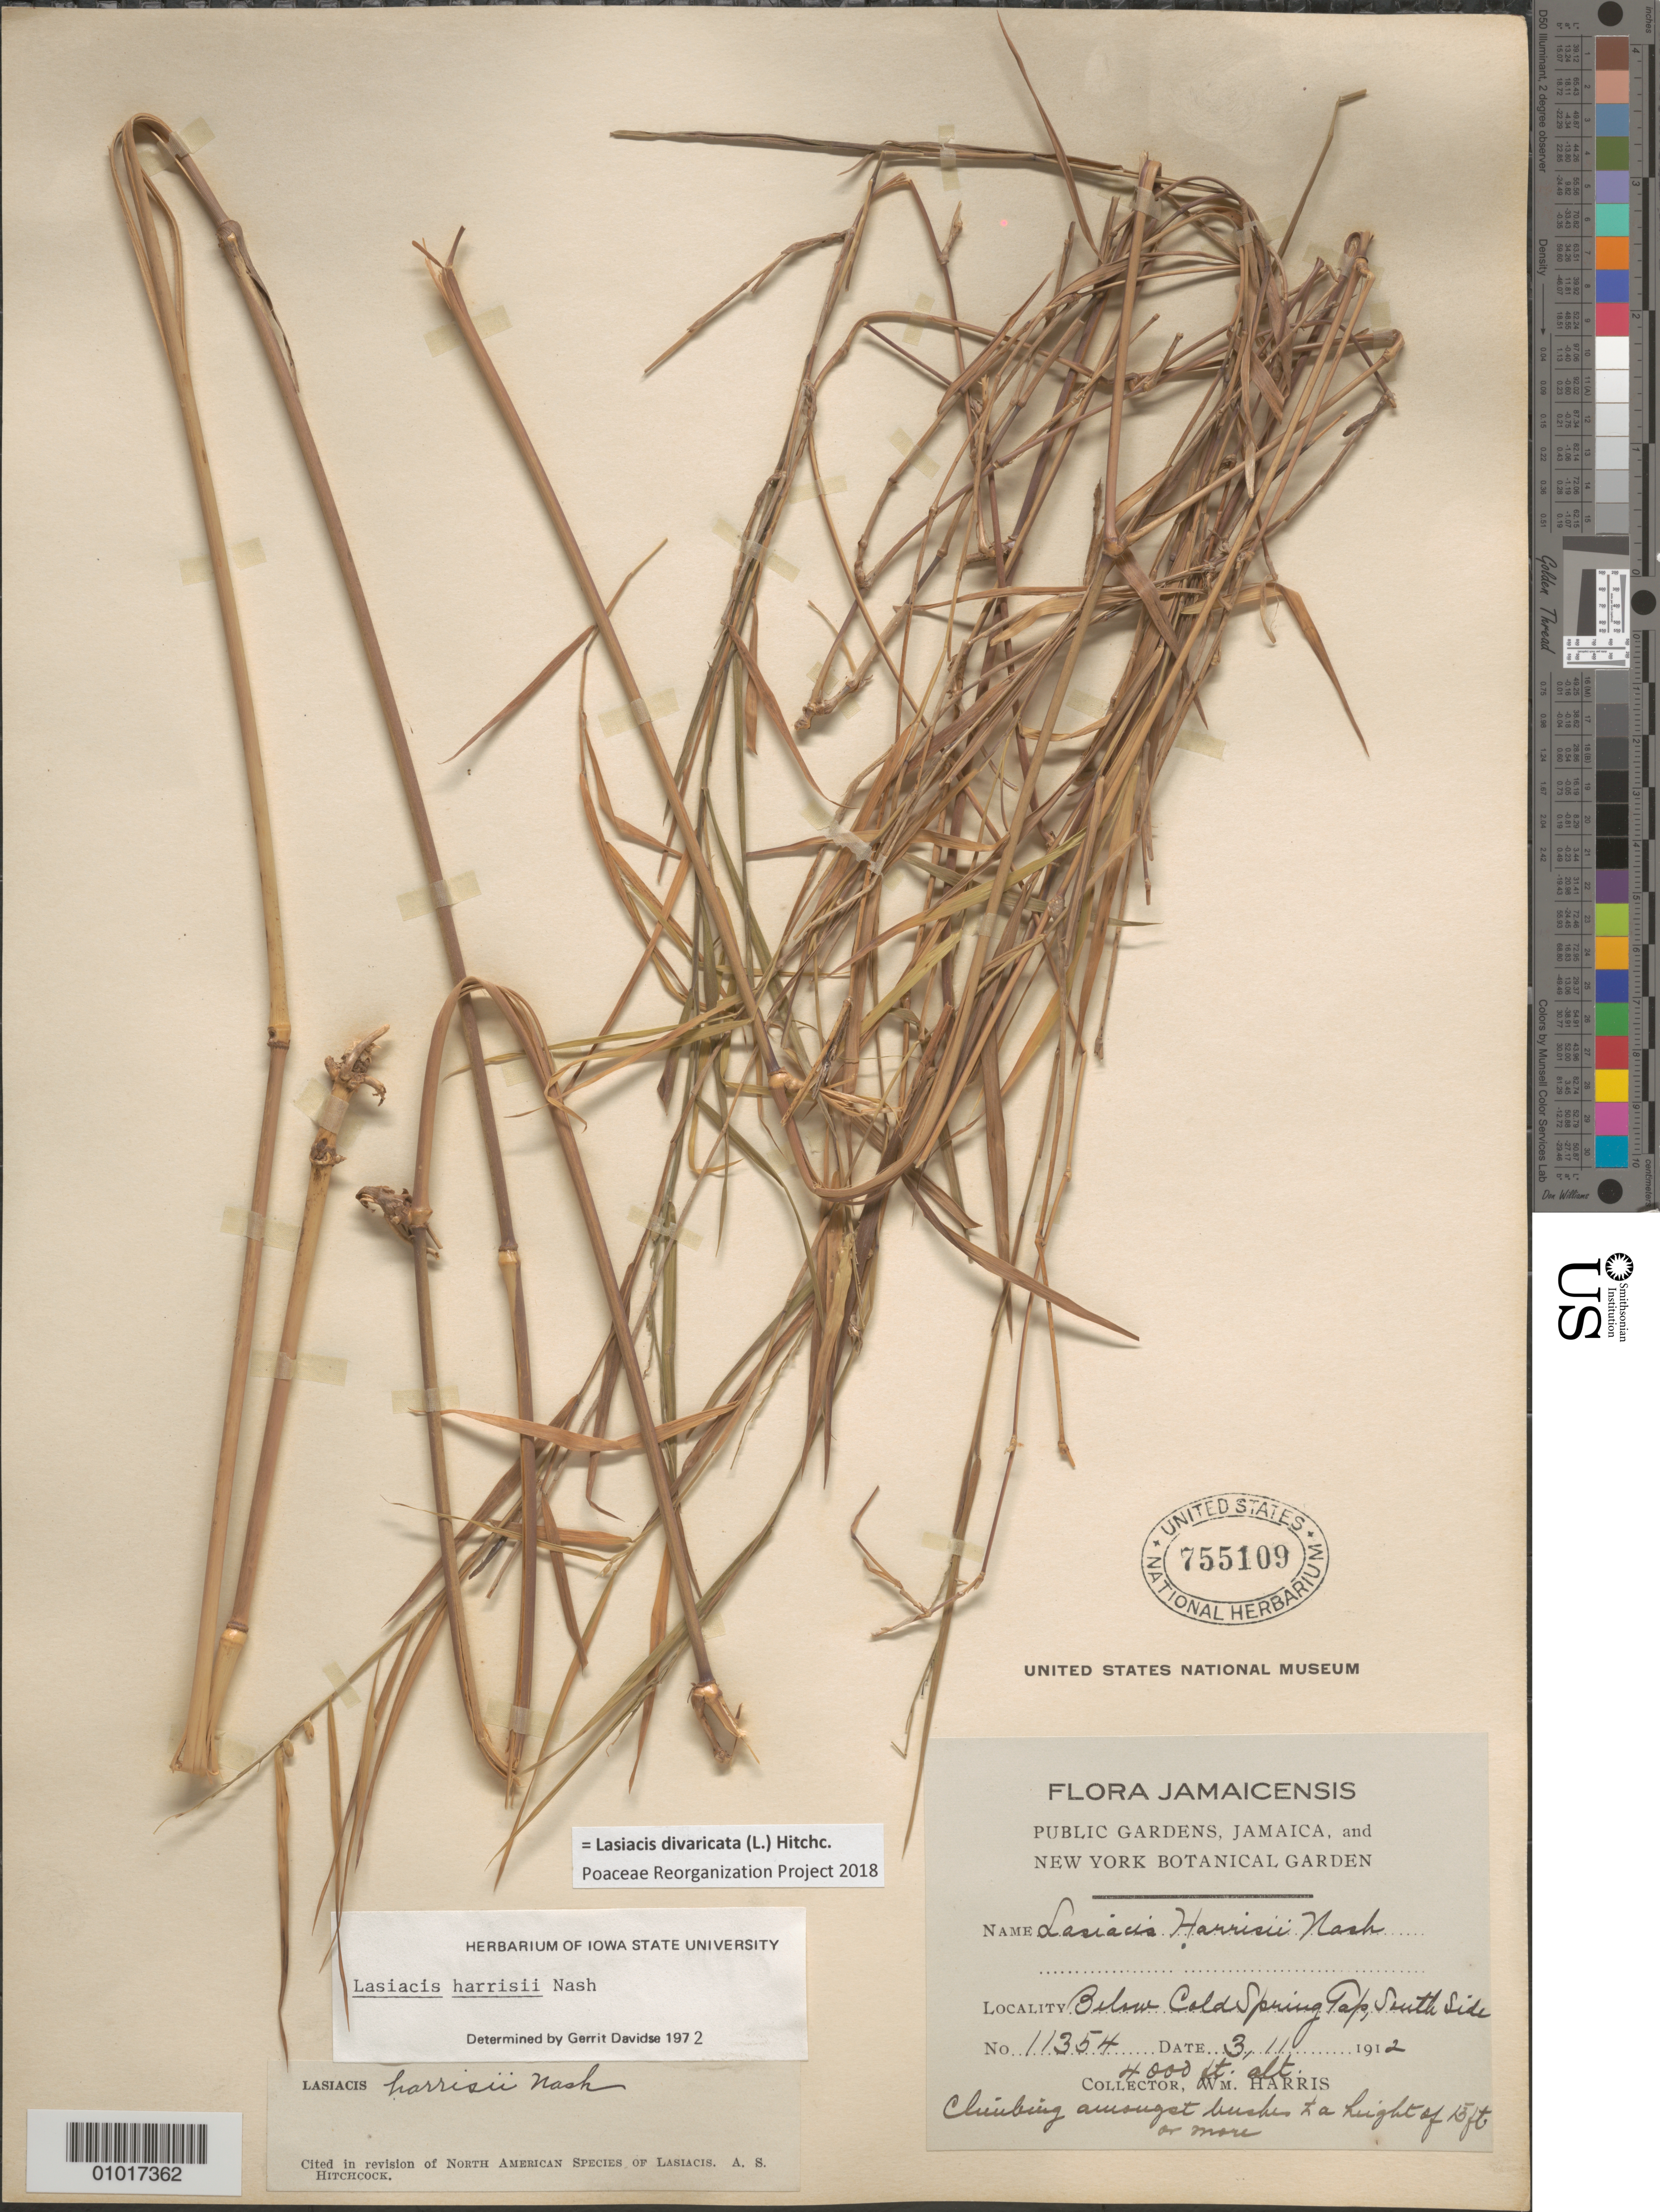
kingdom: Plantae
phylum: Tracheophyta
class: Liliopsida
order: Poales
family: Poaceae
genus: Lasiacis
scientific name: Lasiacis harrisii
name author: Nash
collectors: W. Harris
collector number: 11354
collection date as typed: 03 Nov 1912 or 11 Mar 1912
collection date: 1912-03-11 or 1912-11-03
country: Jamaica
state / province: Saint Mary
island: Jamaica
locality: Below Cold Spring Tap, South Side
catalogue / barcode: US 755109